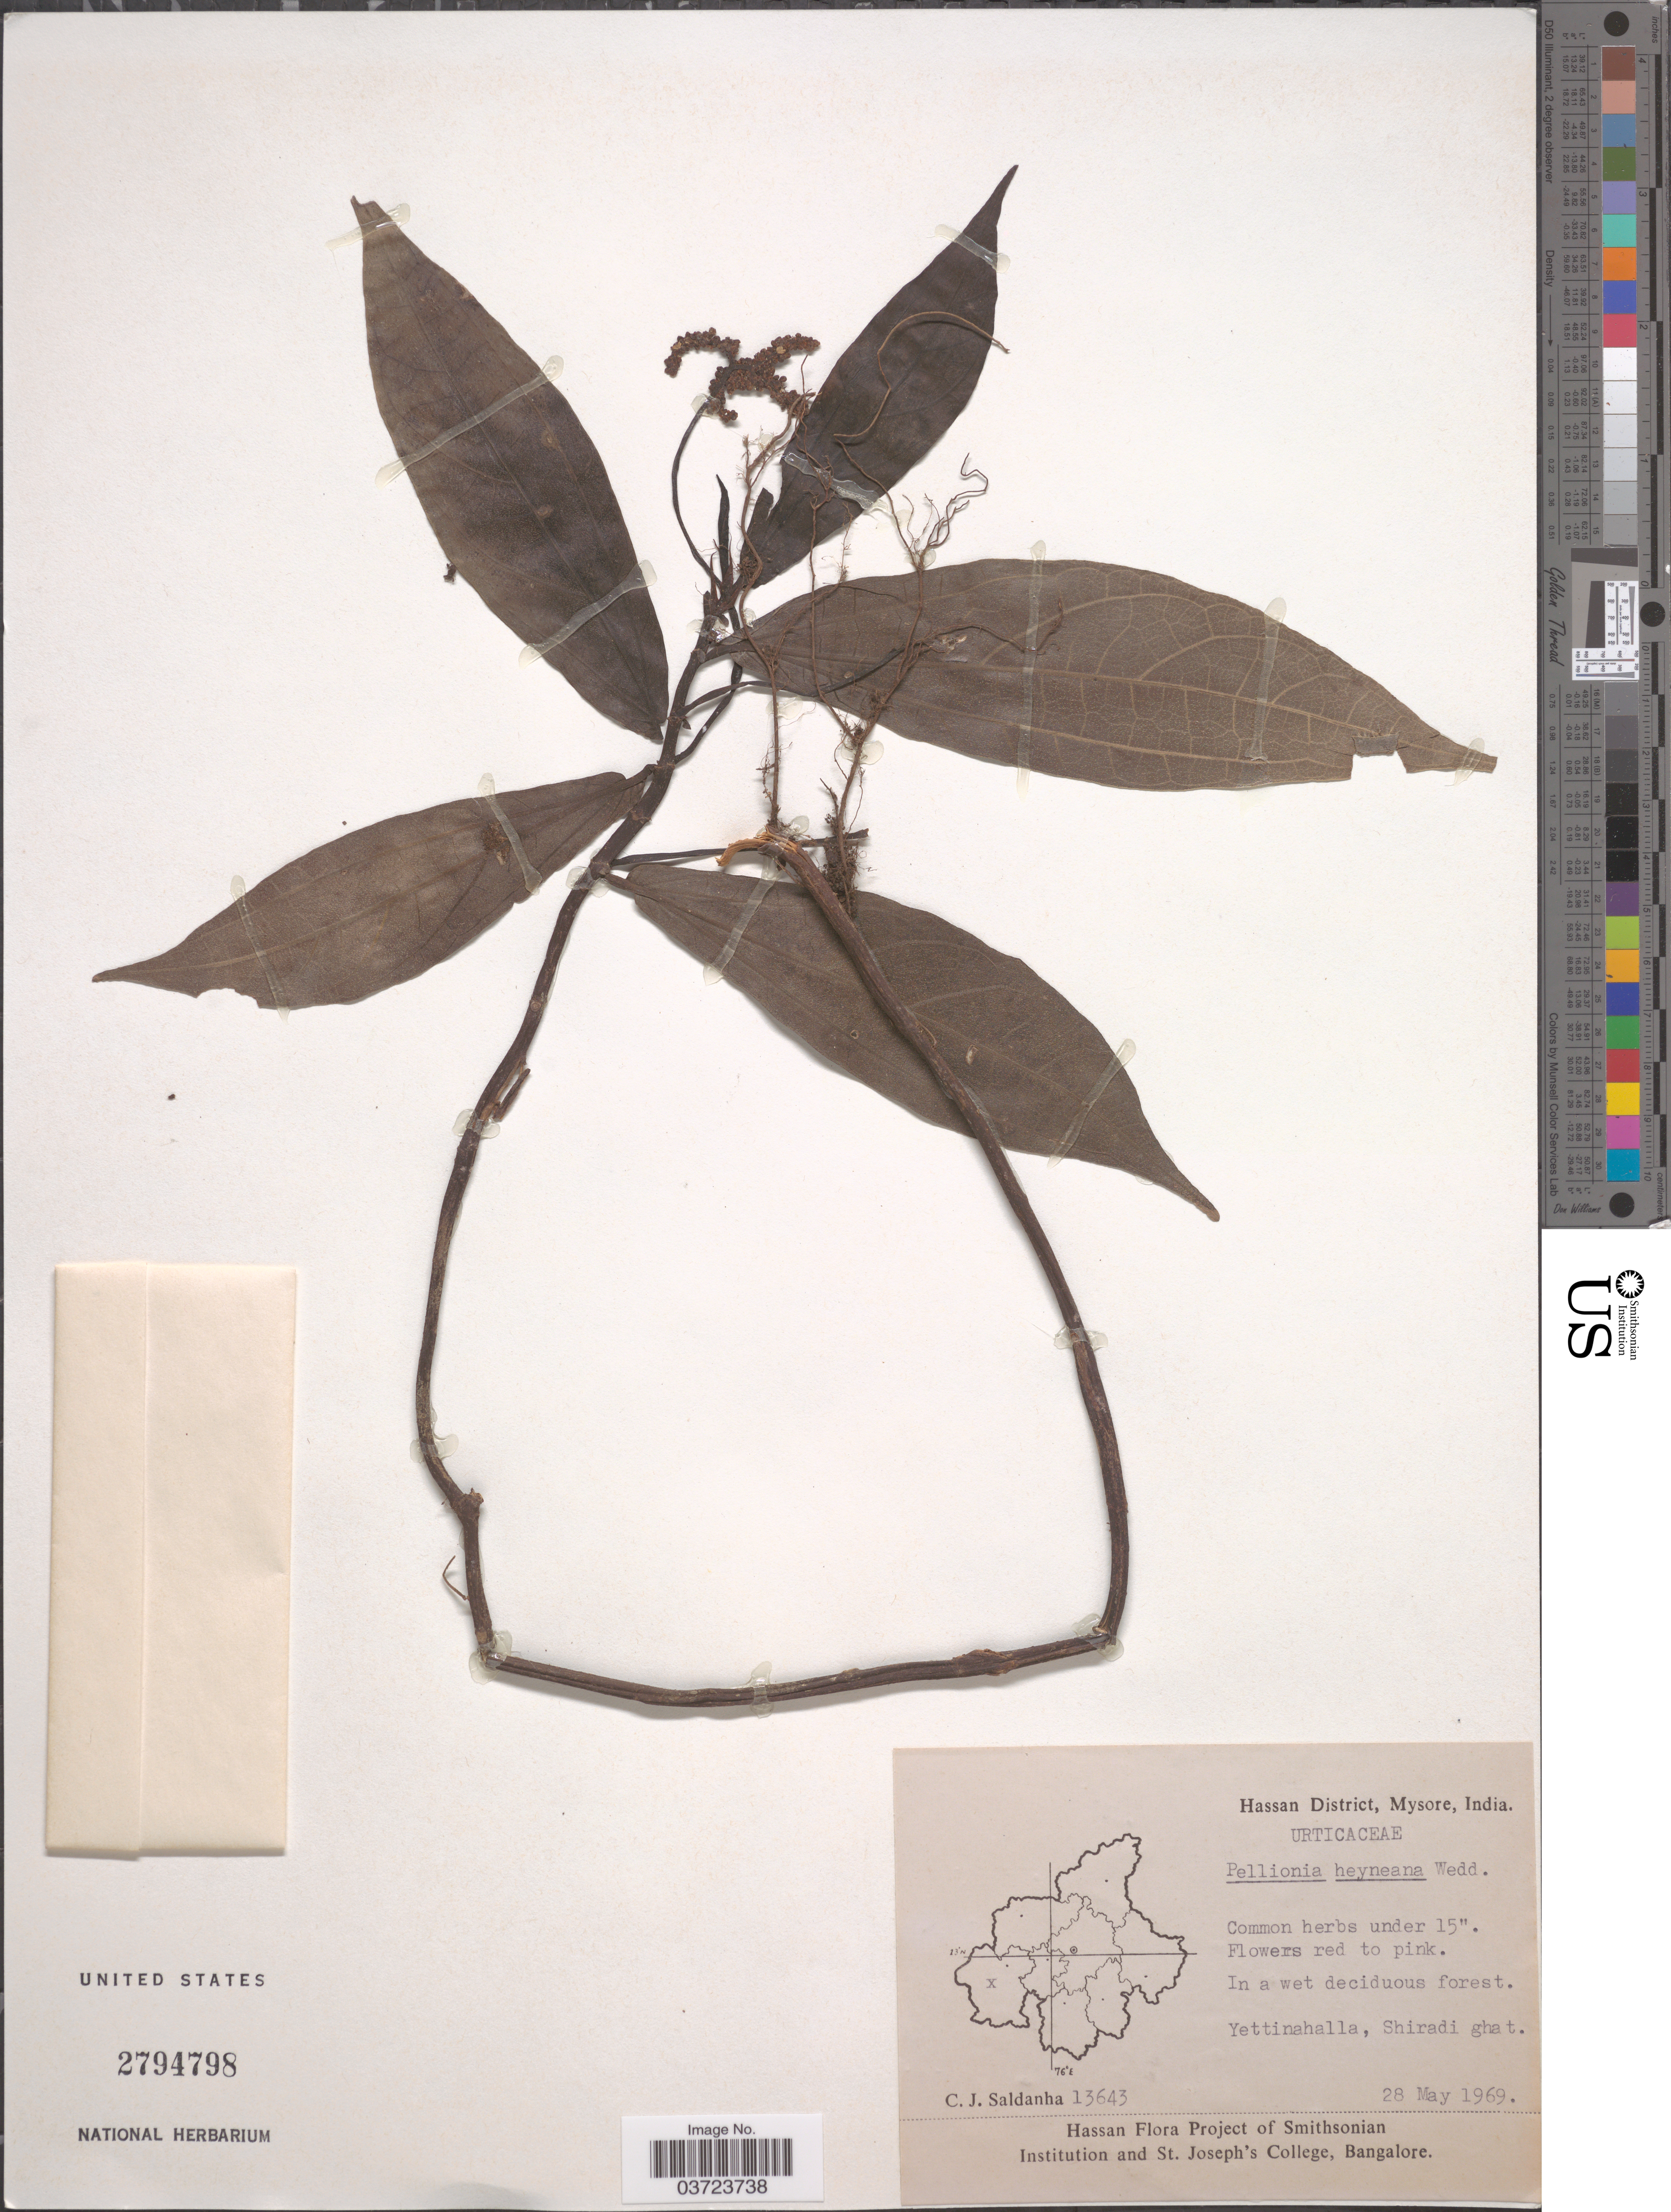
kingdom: Plantae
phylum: Tracheophyta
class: Magnoliopsida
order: Rosales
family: Urticaceae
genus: Pellionia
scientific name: Pellionia heyneana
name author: Wedd.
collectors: C. J. Saldanha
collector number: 13643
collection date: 1969-05-28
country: India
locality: Hassan District, Mysore. Yettinahalla, Shiradi ghat.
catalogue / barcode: US 2794798